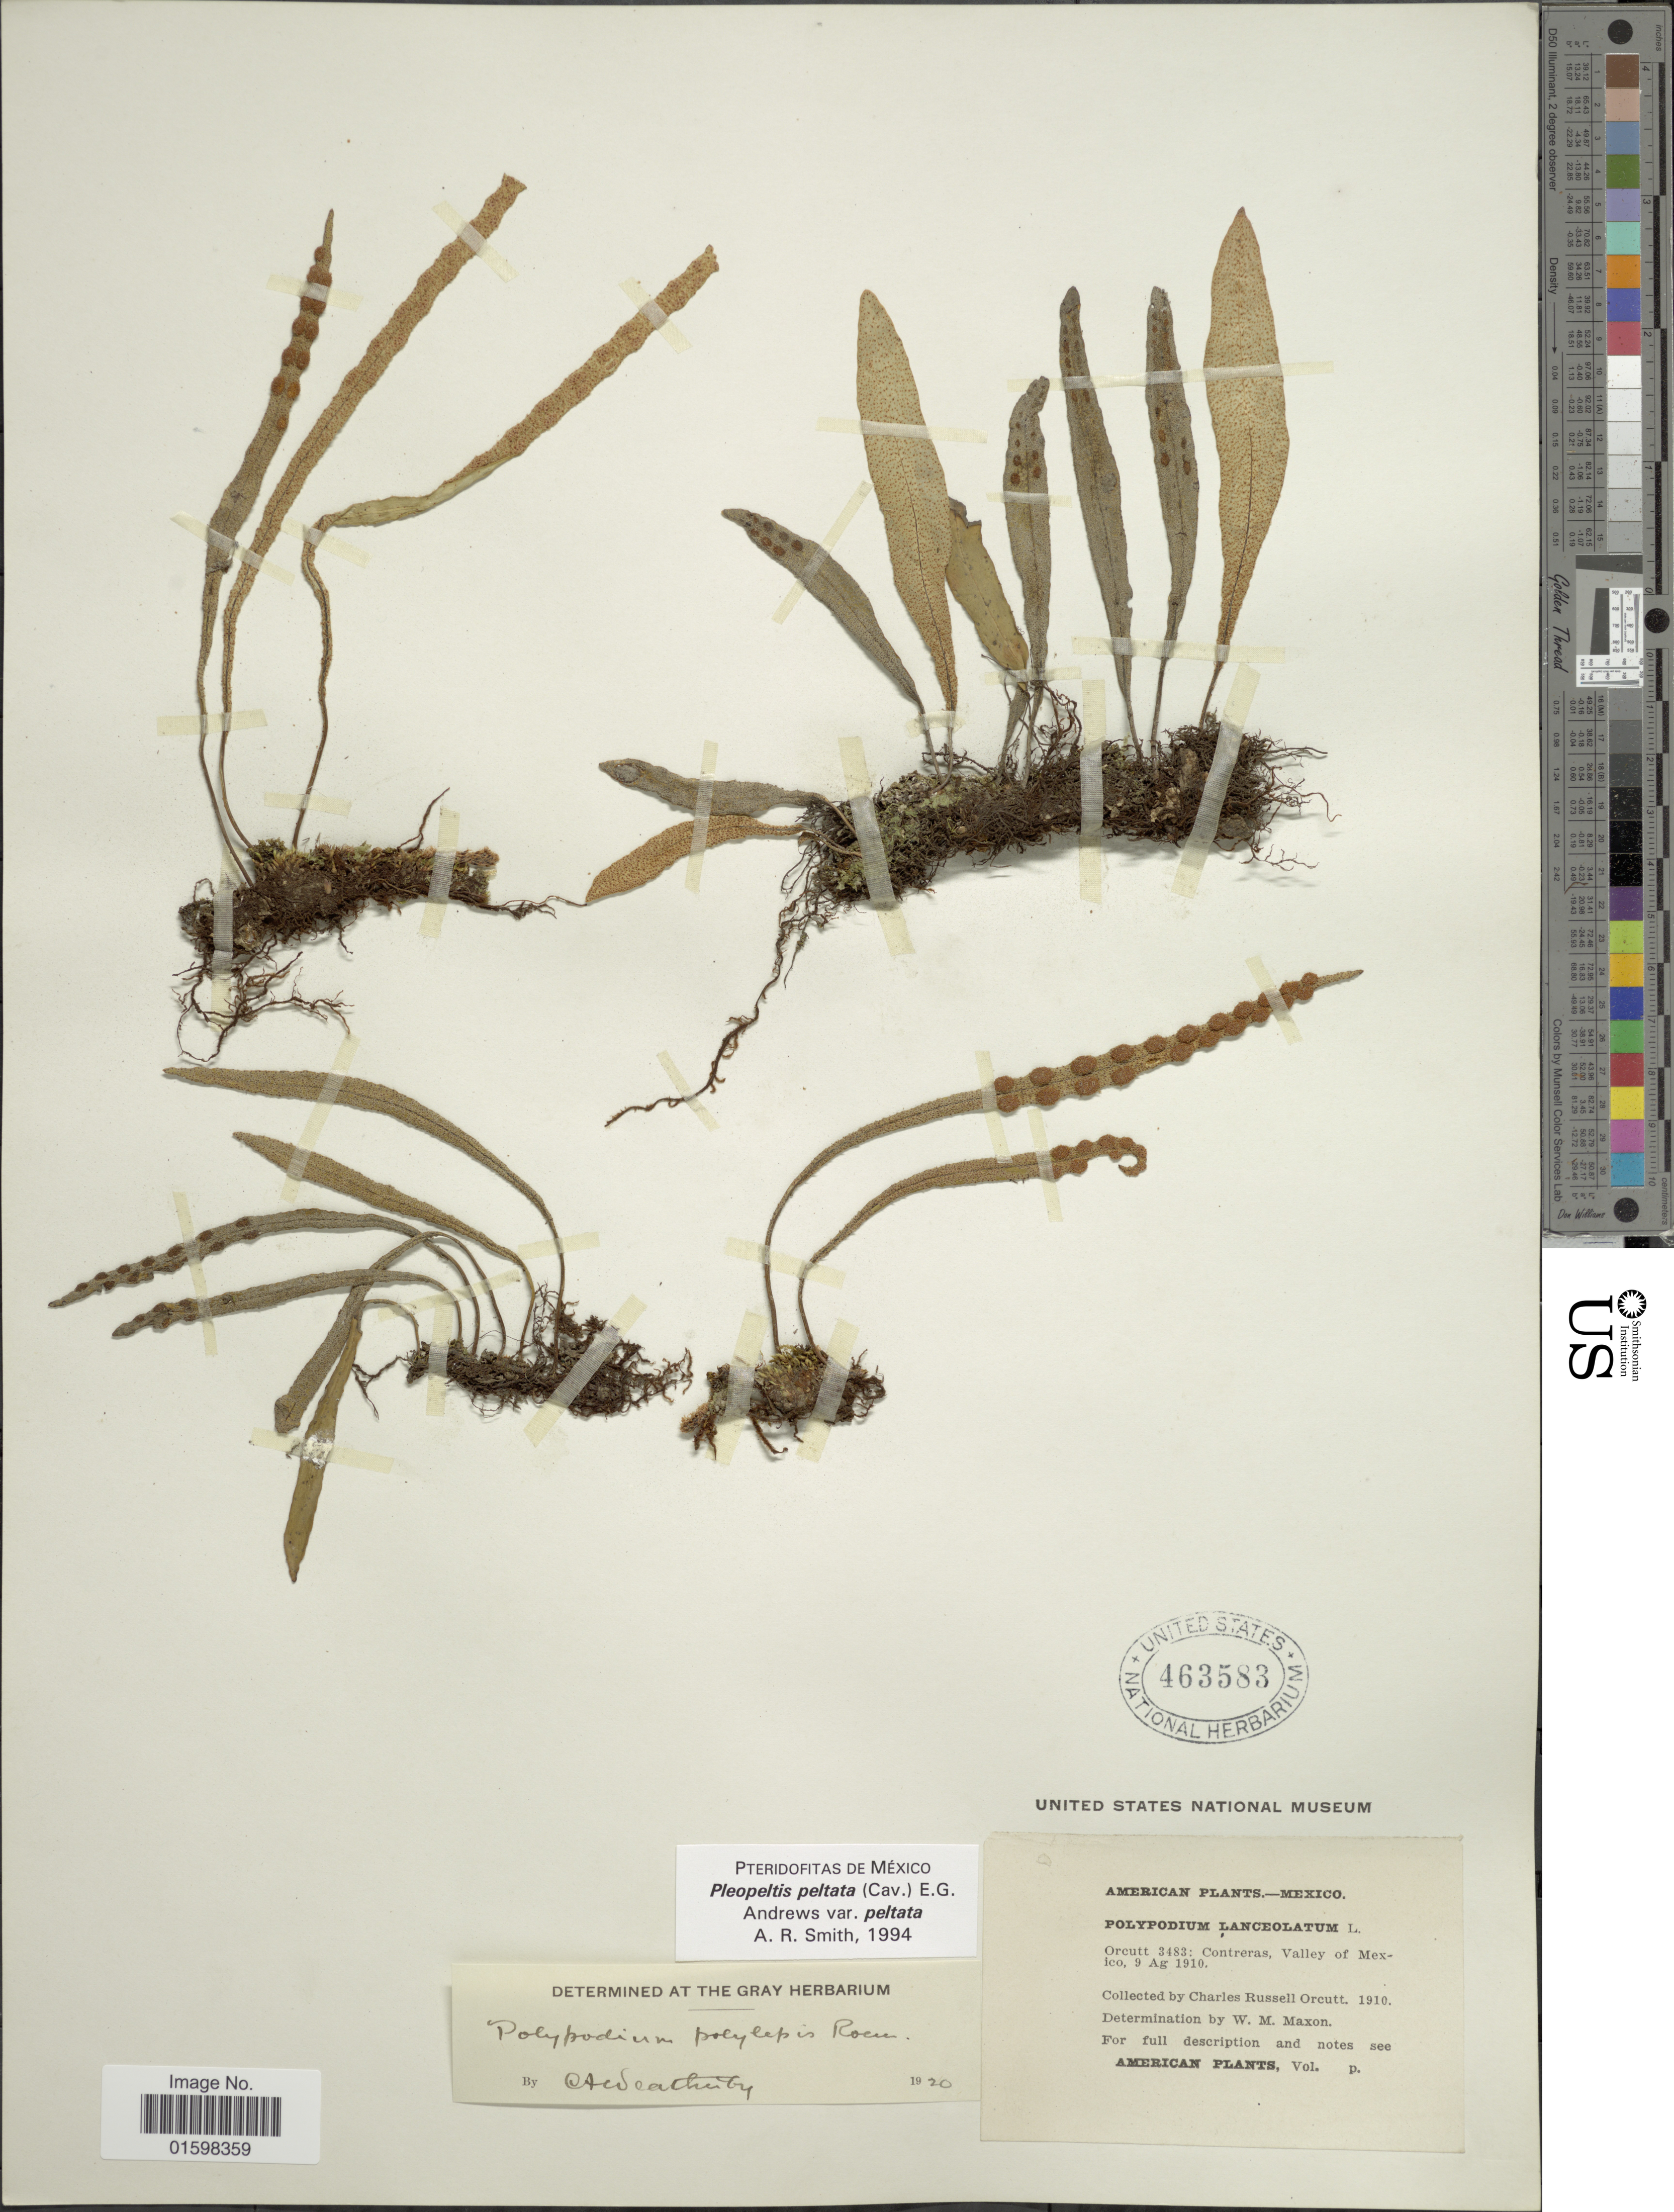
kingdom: Plantae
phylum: Tracheophyta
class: Polypodiopsida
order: Polypodiales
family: Polypodiaceae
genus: Pleopeltis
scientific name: Pleopeltis polylepis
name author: (Roem. ex Kunze) T. Moore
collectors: C. R. Orcutt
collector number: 3483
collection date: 1910-08-09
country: Mexico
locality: Contreras, Valley of Mexico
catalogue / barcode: US 463583